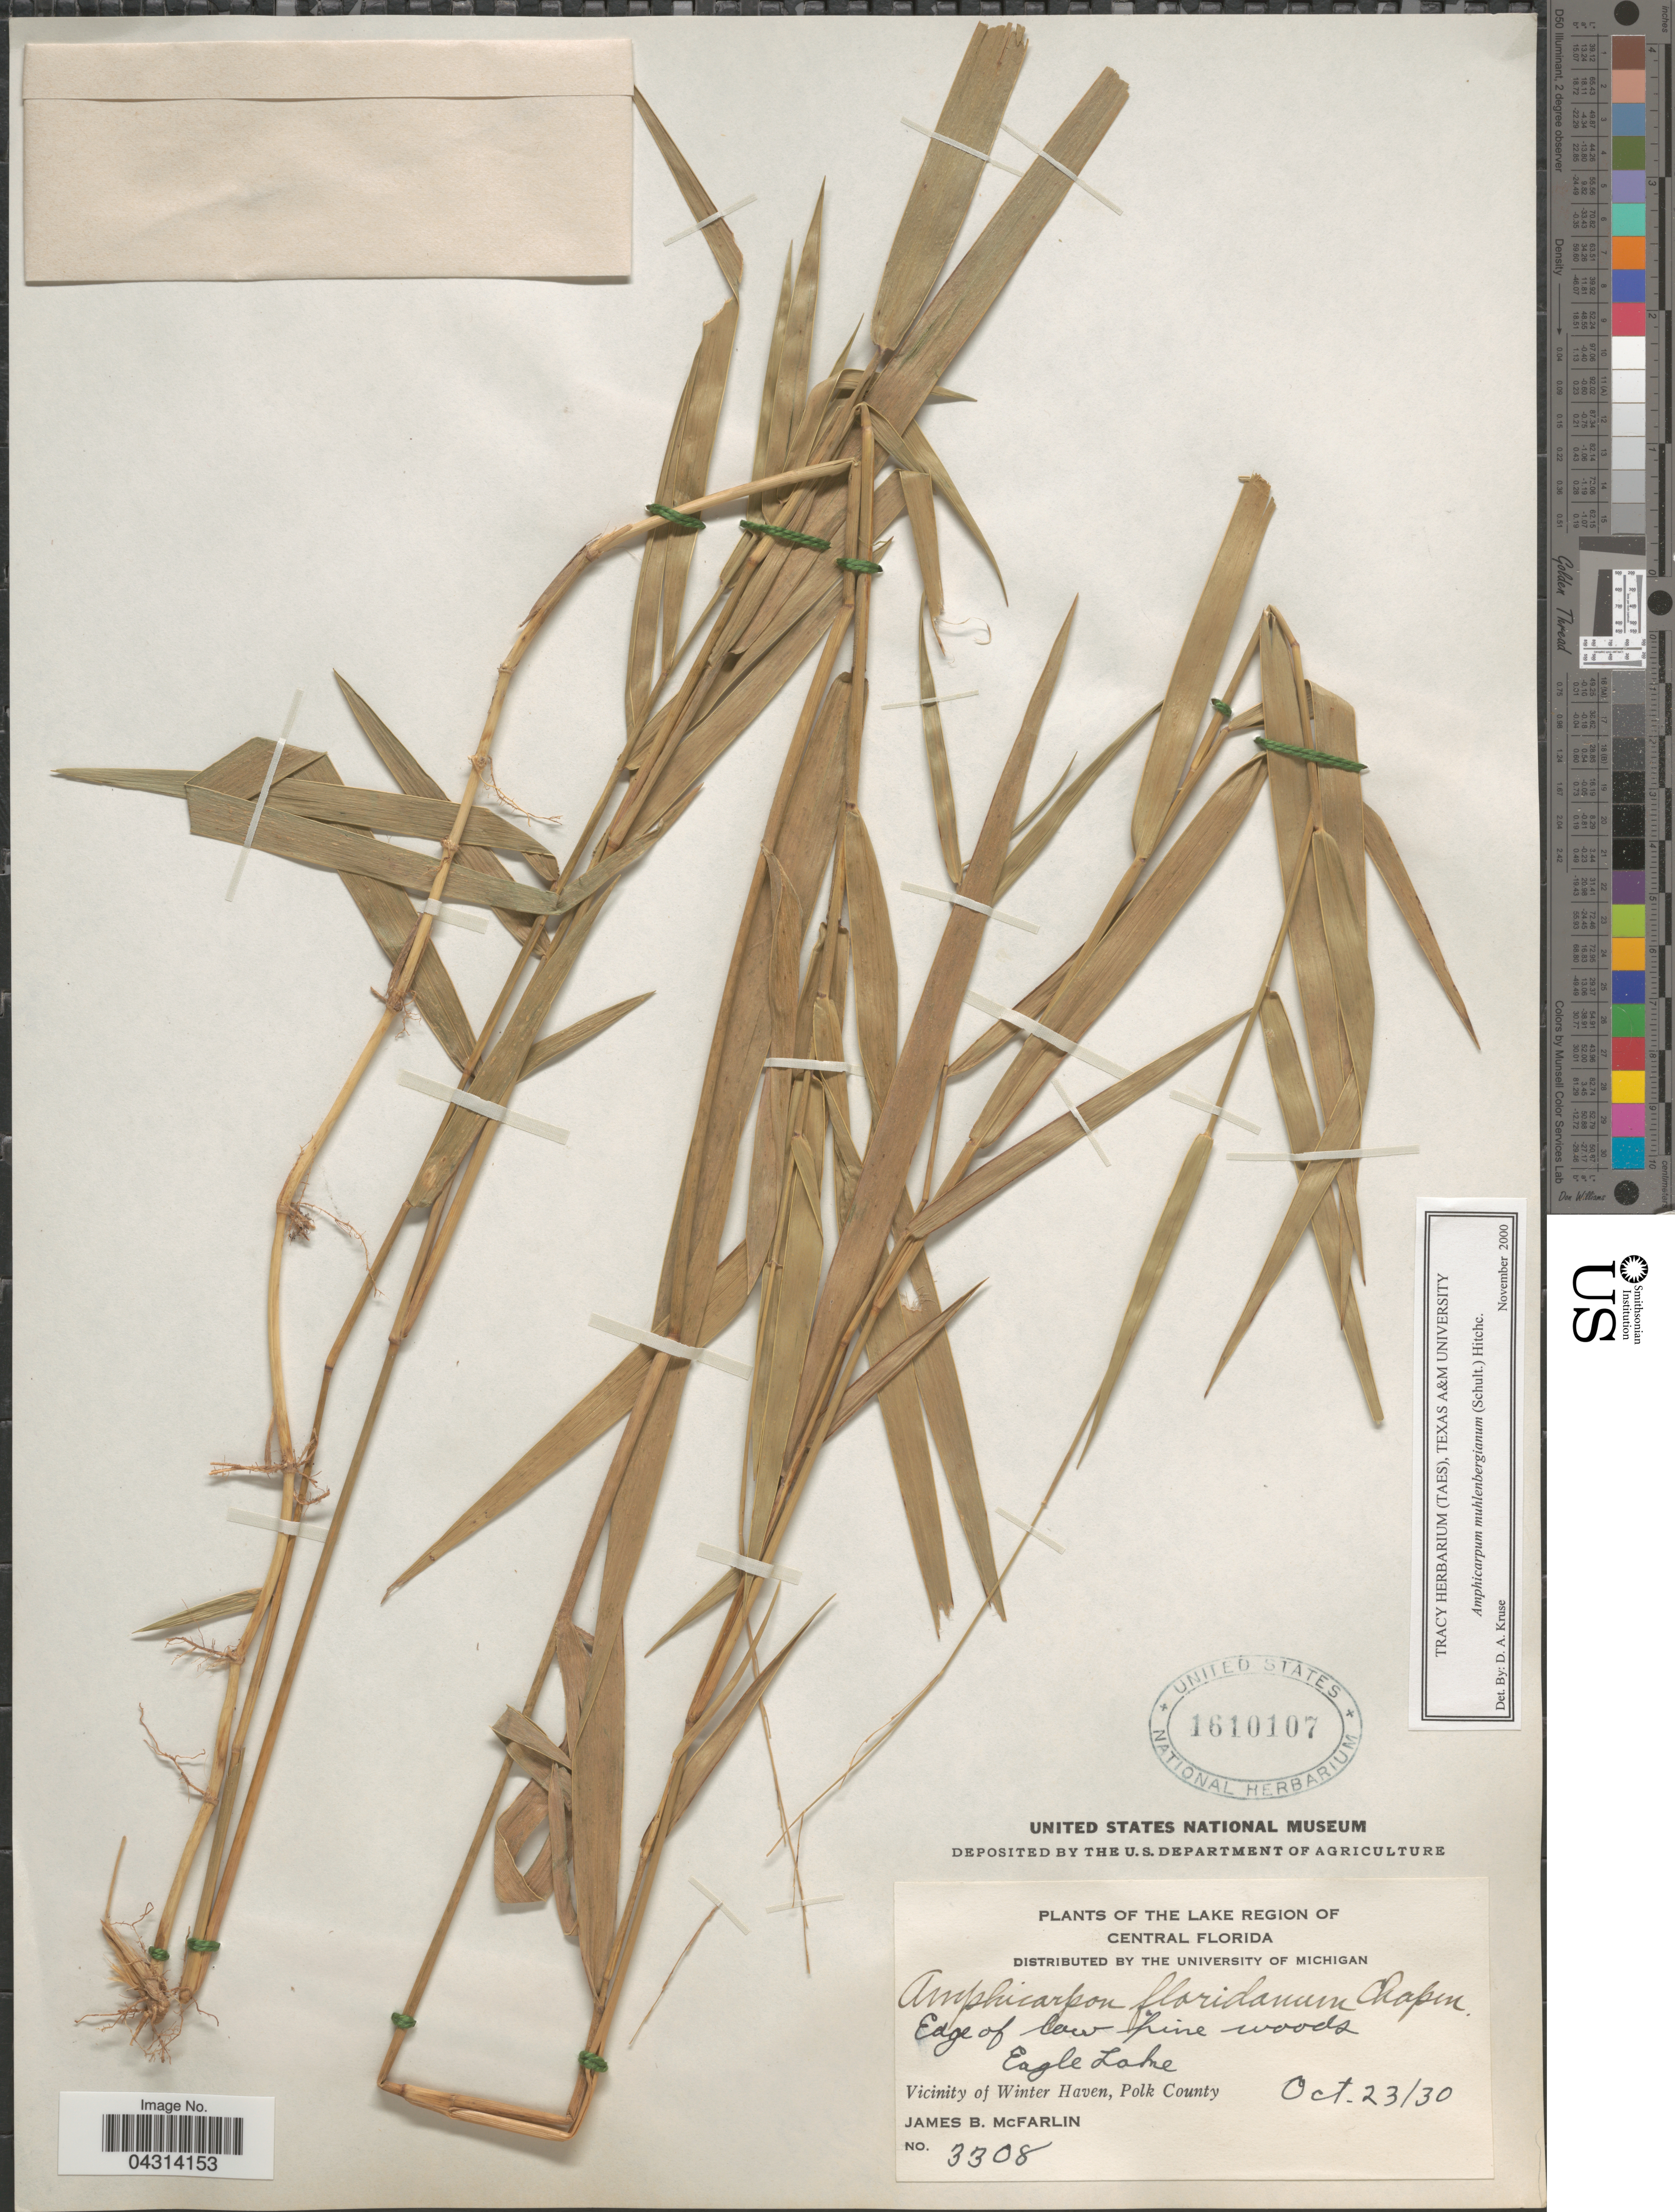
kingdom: Plantae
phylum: Tracheophyta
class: Liliopsida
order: Poales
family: Poaceae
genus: Amphicarpum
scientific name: Amphicarpum muhlenbergianum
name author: (Schult.) Hitchc.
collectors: J. McFarlin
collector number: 3308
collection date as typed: Transcribed d/m/y: 23/10/30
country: United States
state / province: Florida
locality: Lake Region of Central Florida. Edge of low pine woods. Eagle Lake. Vicinity of Winter Haven, Polk County.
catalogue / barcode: US 1610107